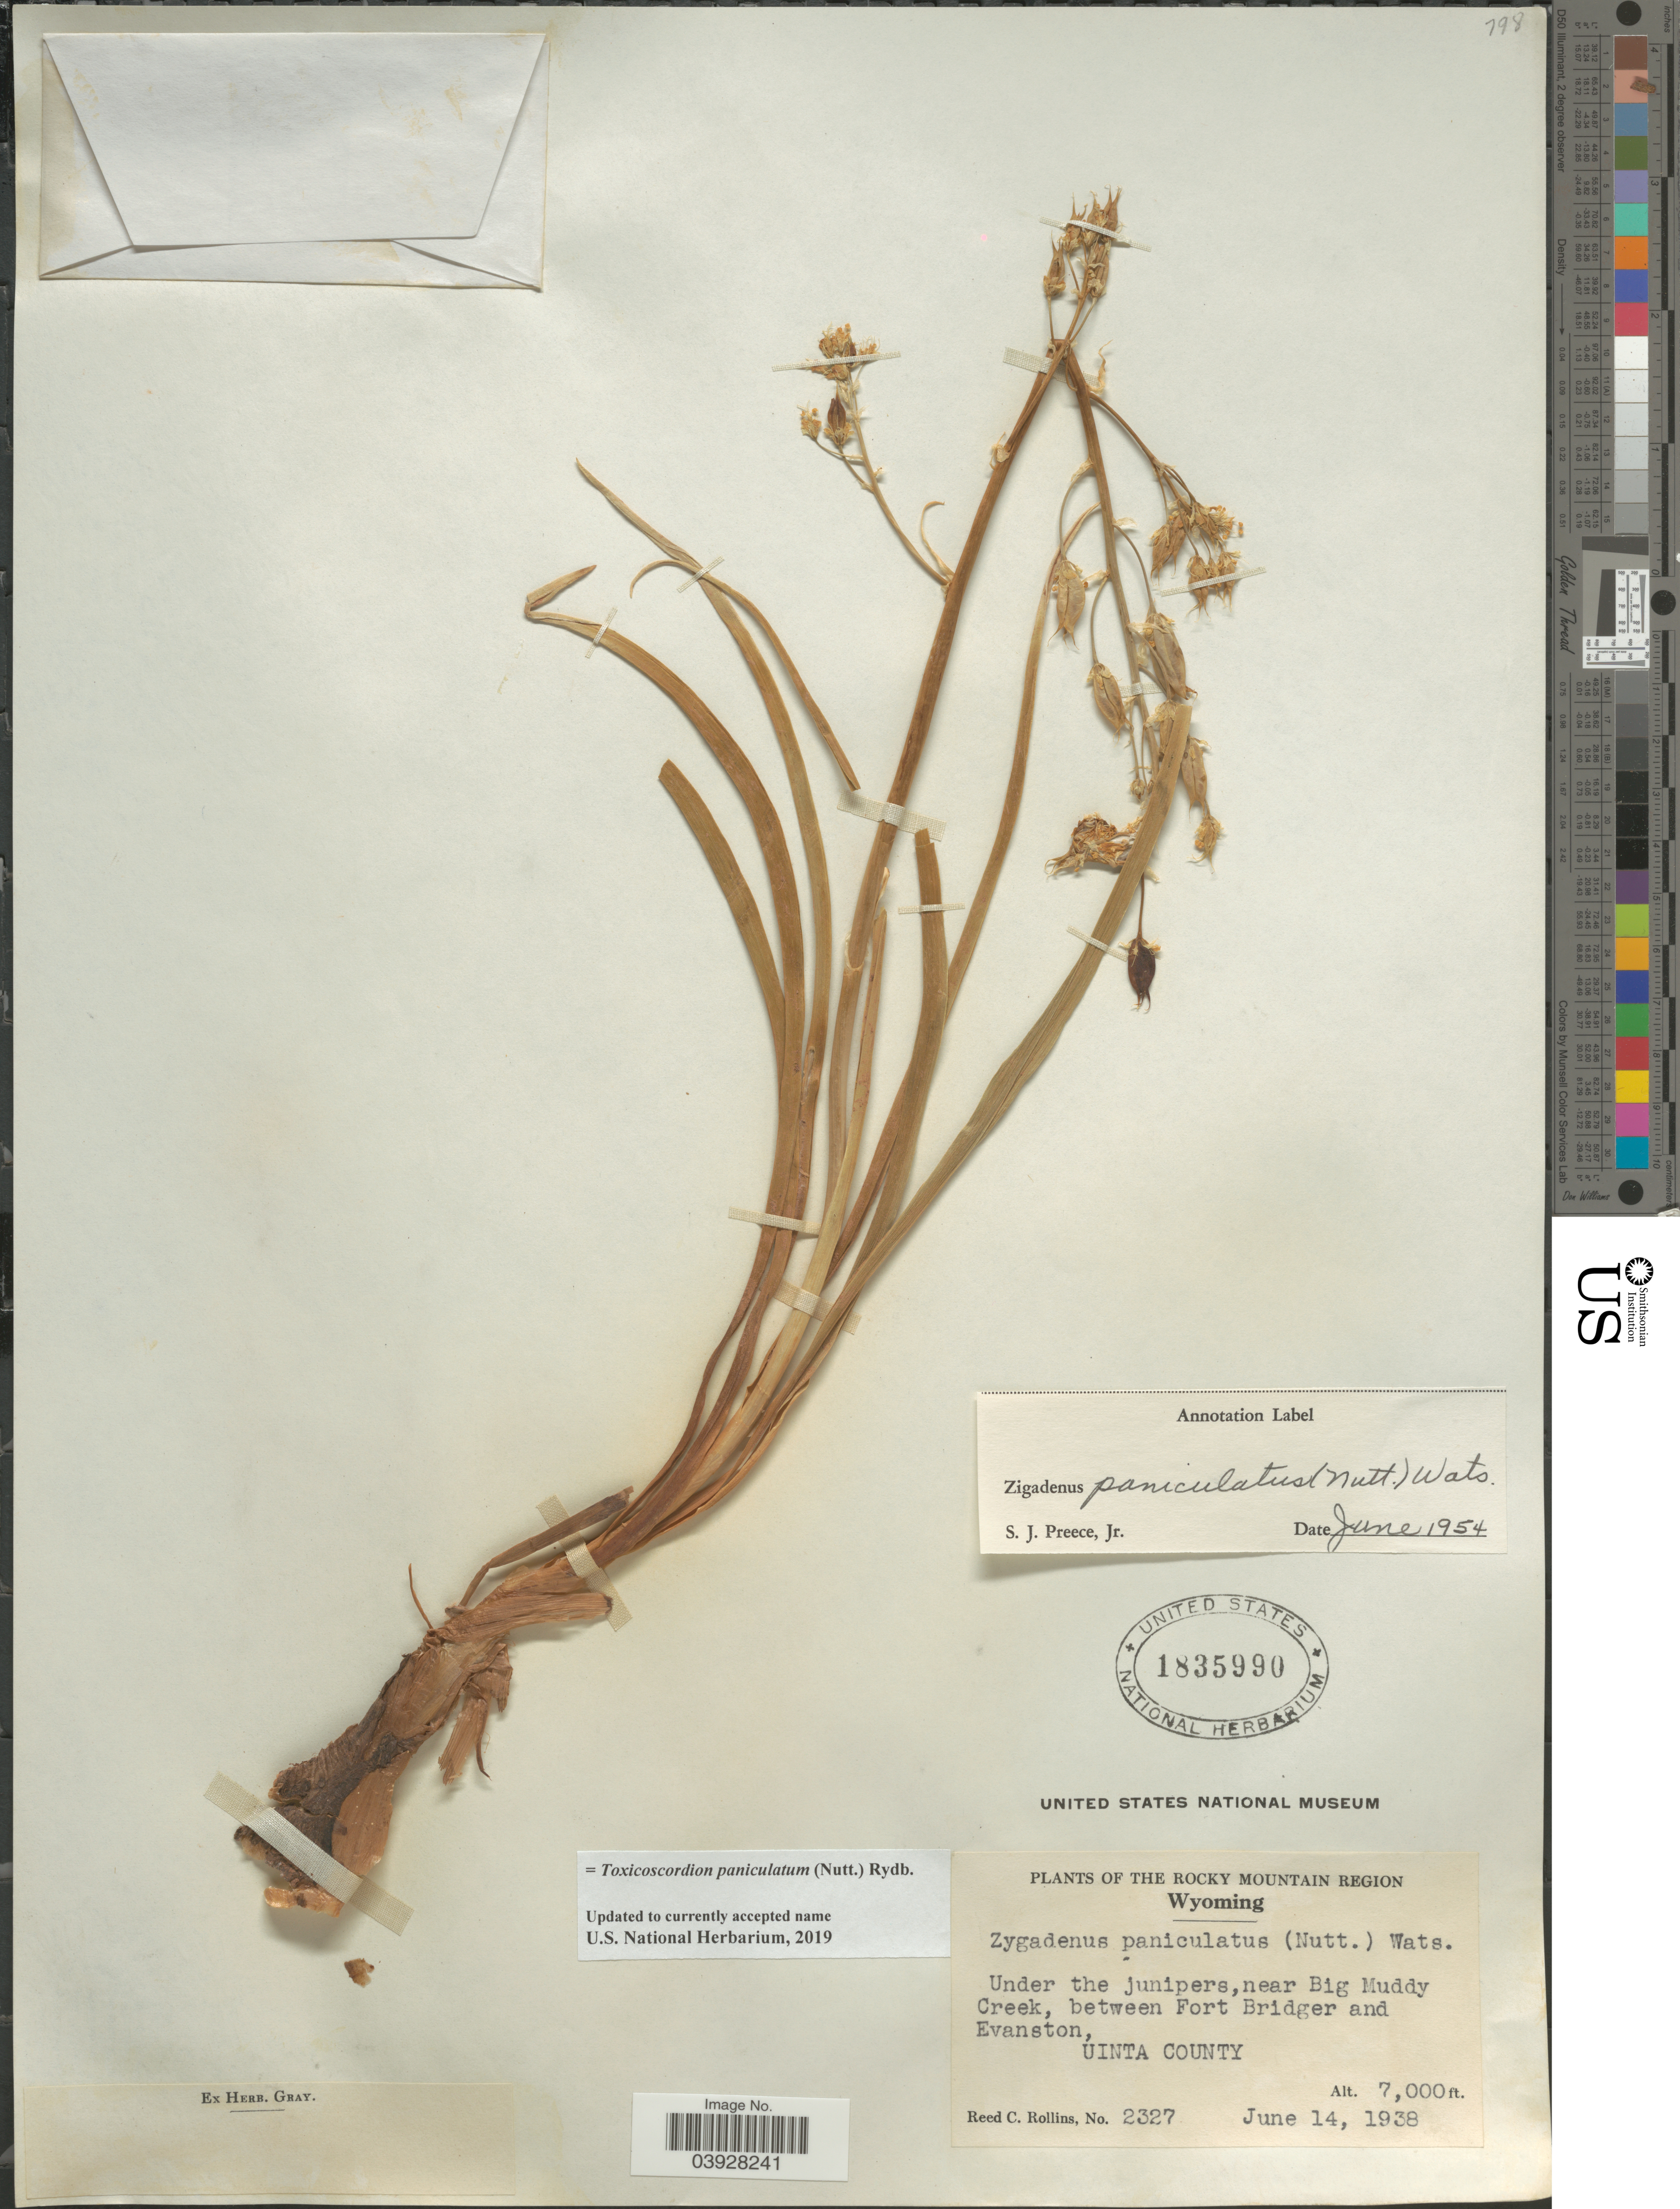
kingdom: Plantae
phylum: Tracheophyta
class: Liliopsida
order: Liliales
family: Melanthiaceae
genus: Toxicoscordion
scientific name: Toxicoscordion paniculatum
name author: (Nutt.) Rydb.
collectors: R. C. Rollins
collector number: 2327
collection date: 1938-06-14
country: United States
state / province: Wyoming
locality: The Rocky Mountain Region. Near Big Muddy Creek, between Fort Bridger and Evanston, Uinta County.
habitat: under junipers, near creek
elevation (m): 2134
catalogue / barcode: US 1835990